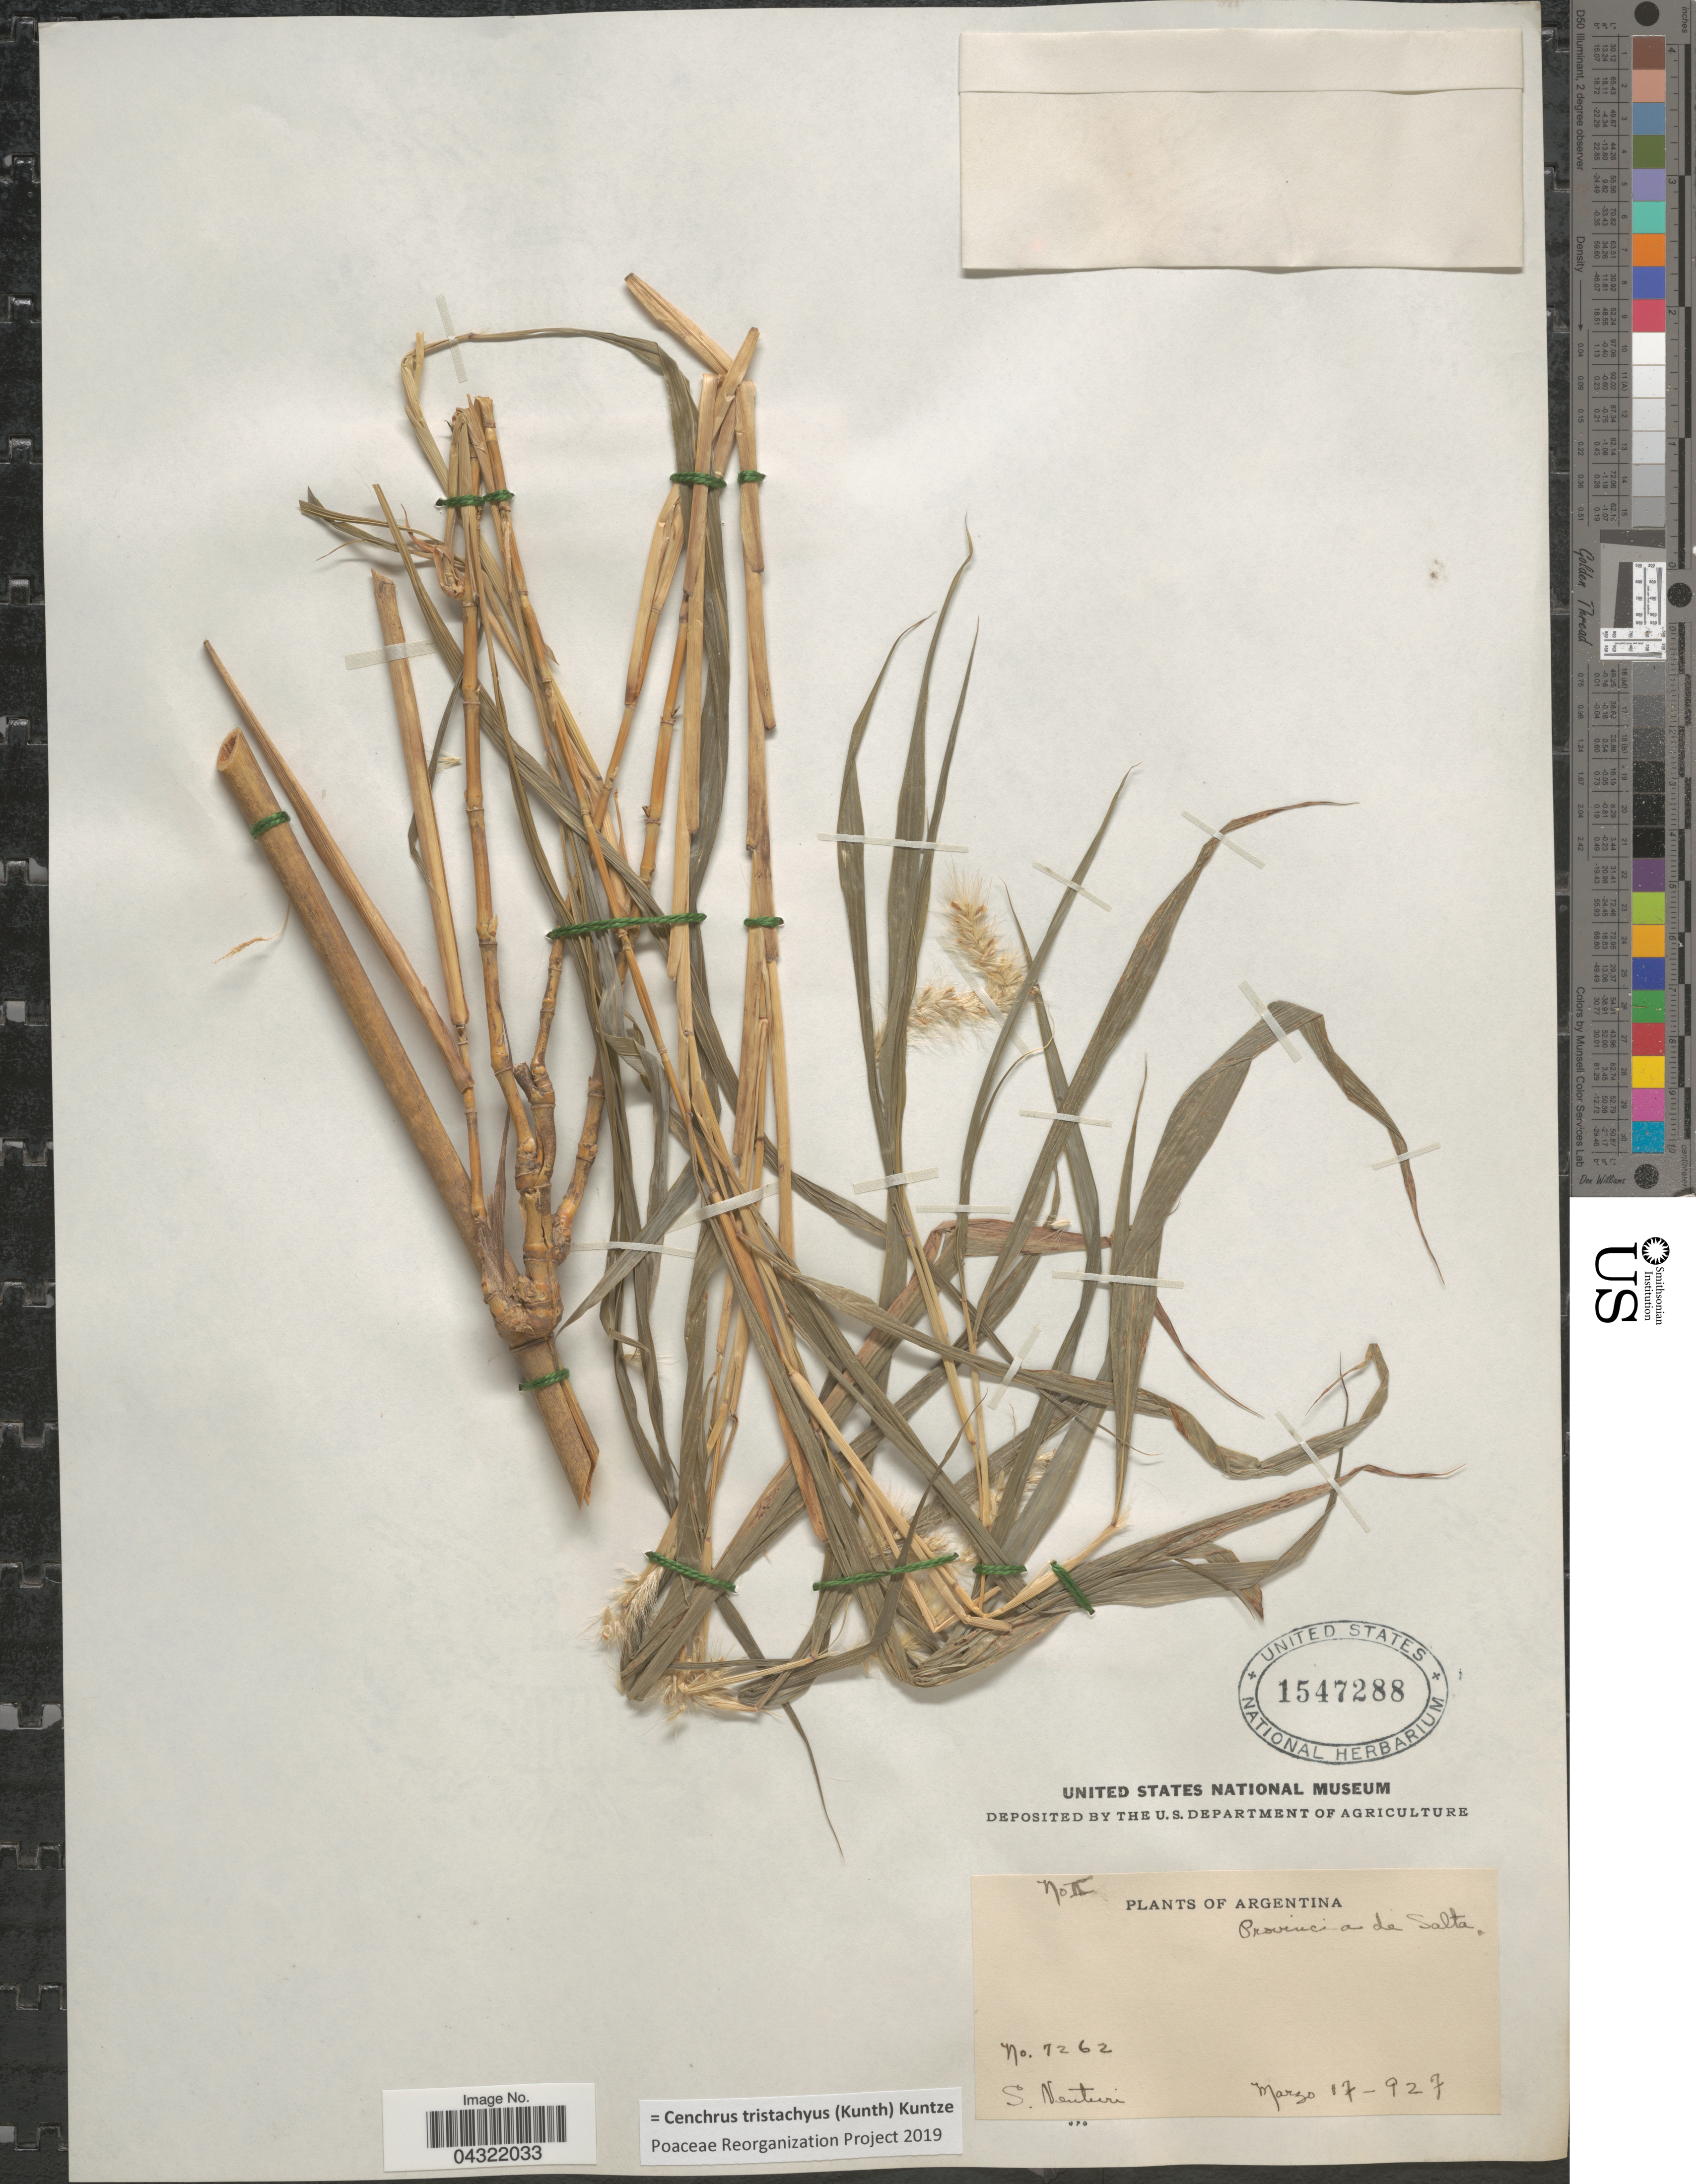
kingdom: Plantae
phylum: Tracheophyta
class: Liliopsida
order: Poales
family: Poaceae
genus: Cenchrus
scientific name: Cenchrus tristachyus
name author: (Kunth) Kuntze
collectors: S. Venturi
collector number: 7262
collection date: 1927-03-17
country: Argentina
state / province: Salta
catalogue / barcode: US 1547288